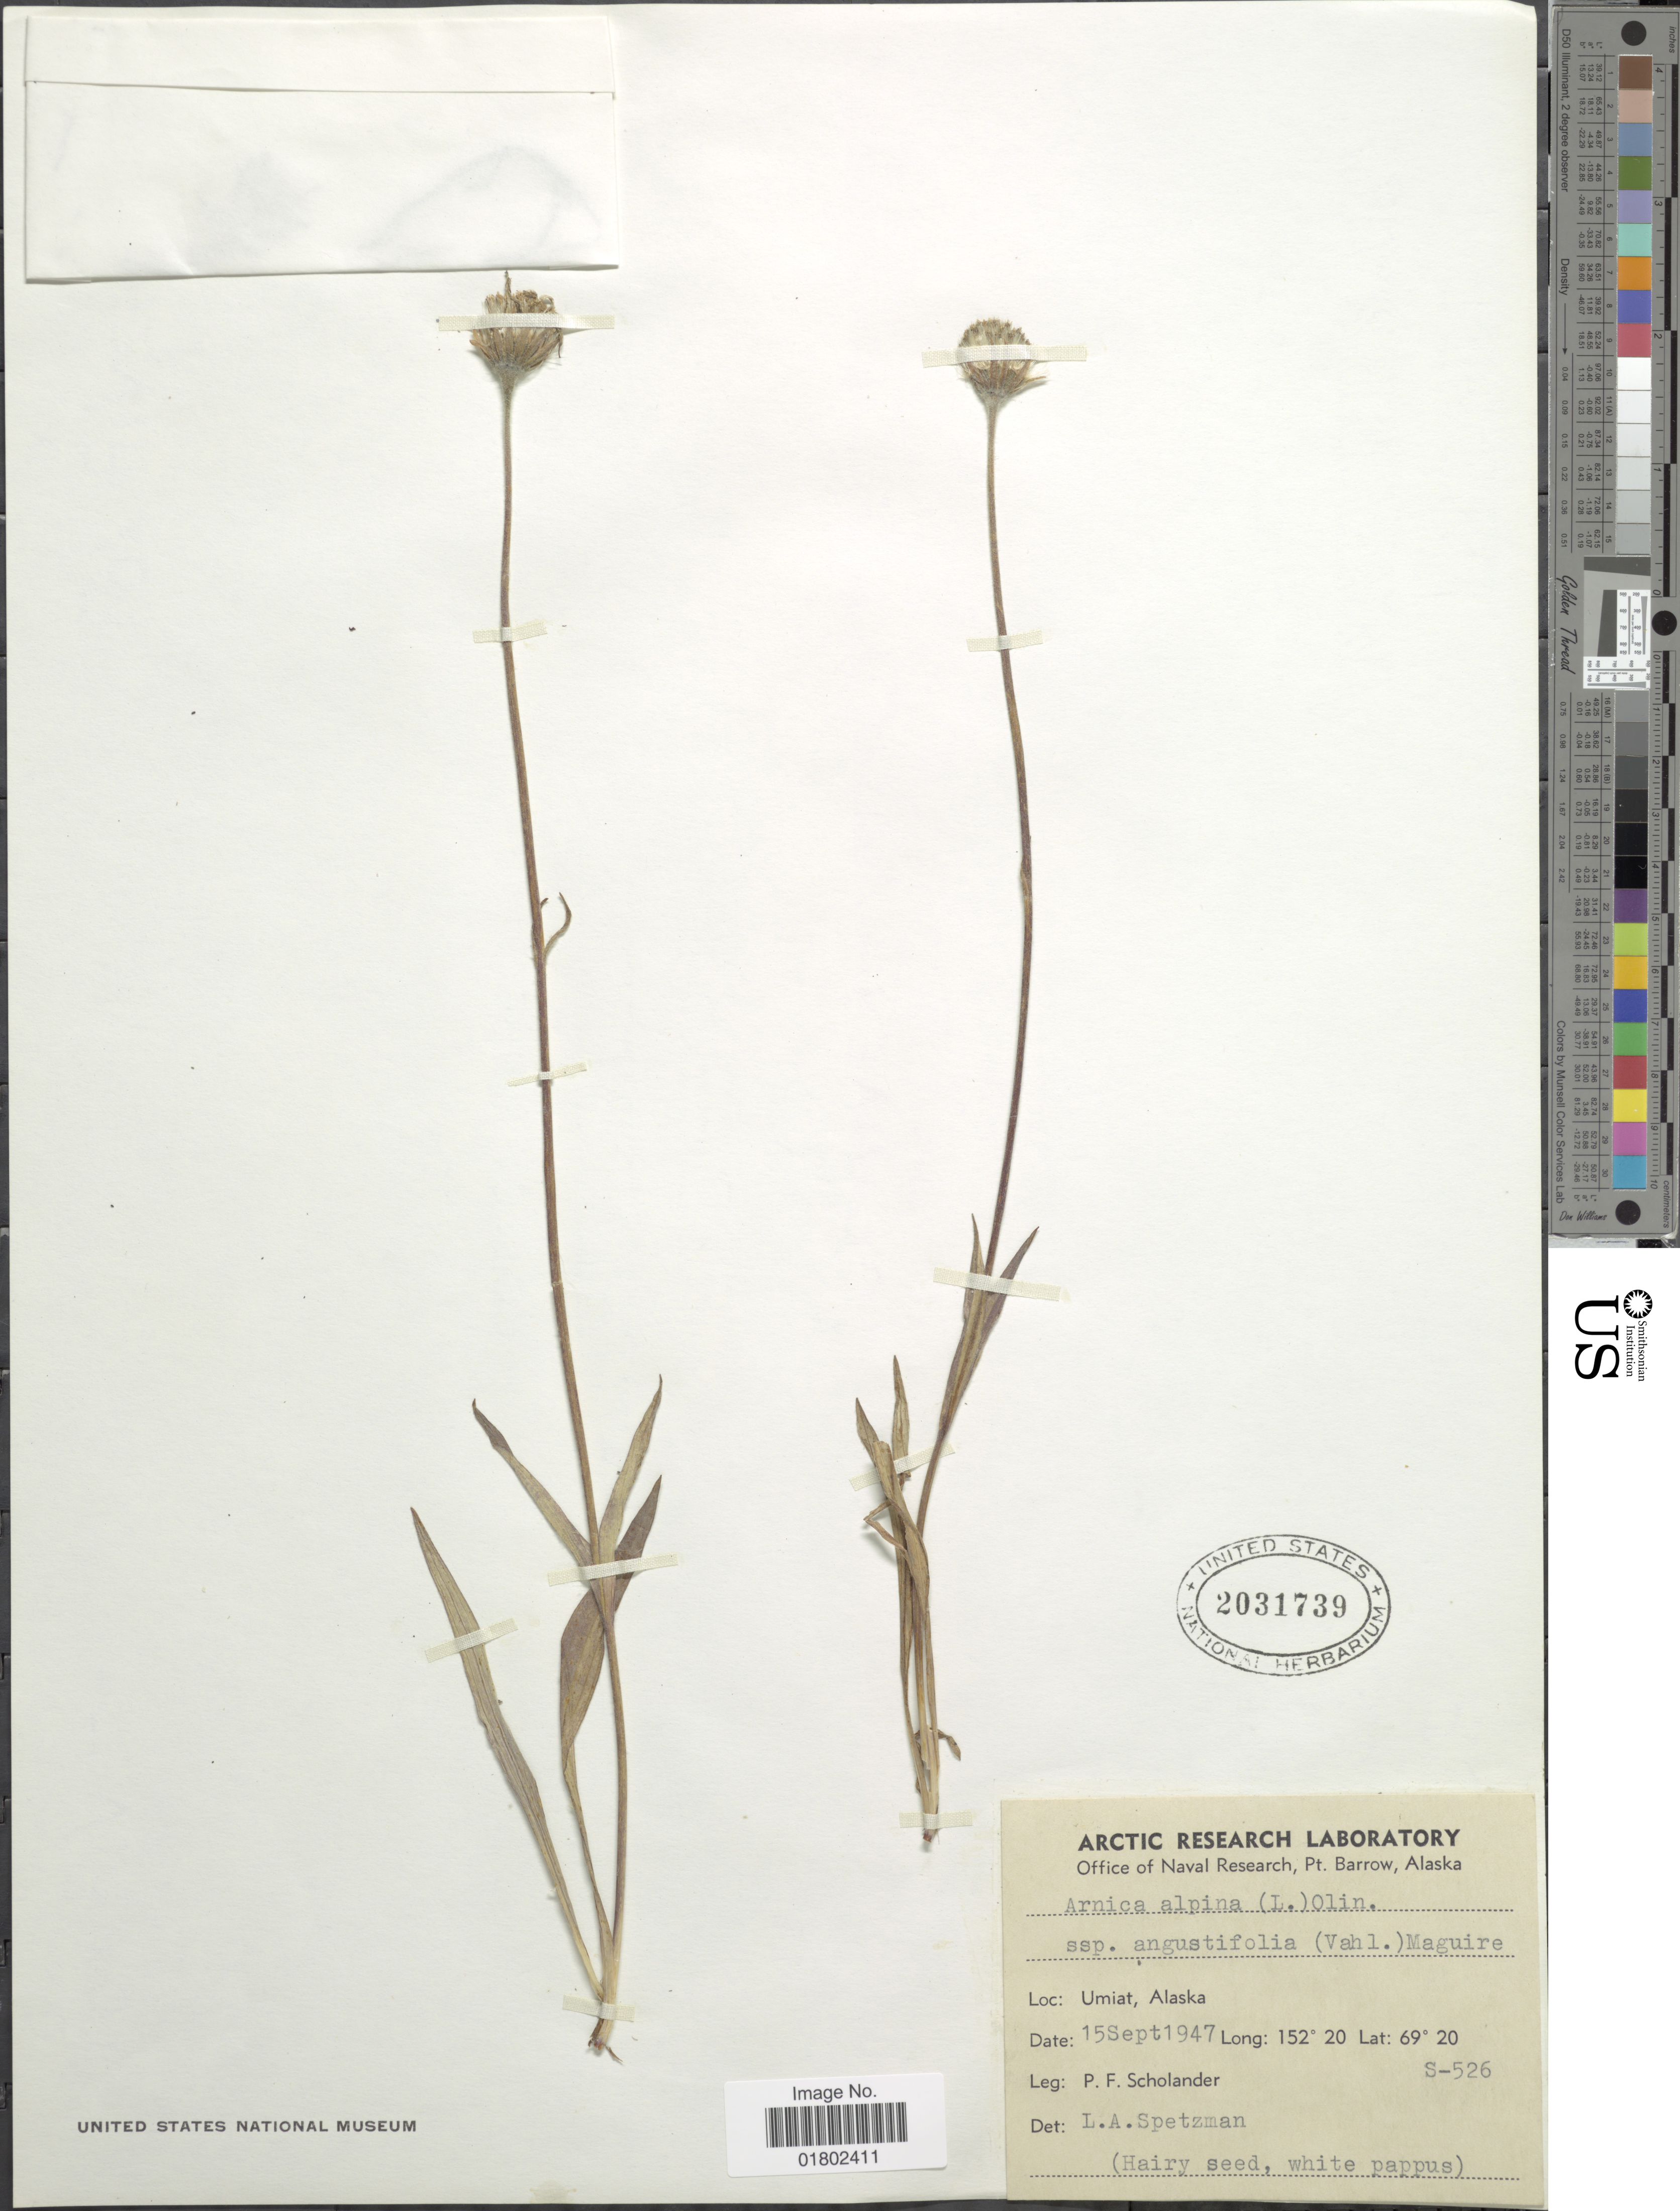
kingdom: Plantae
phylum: Tracheophyta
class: Magnoliopsida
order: Asterales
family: Asteraceae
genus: Arnica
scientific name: Arnica alpina var. angustifolia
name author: (Vahl) Maguire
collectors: P. Scholander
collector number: S-526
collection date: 1947-09-15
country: United States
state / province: Alaska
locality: Umiat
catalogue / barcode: US 2031739